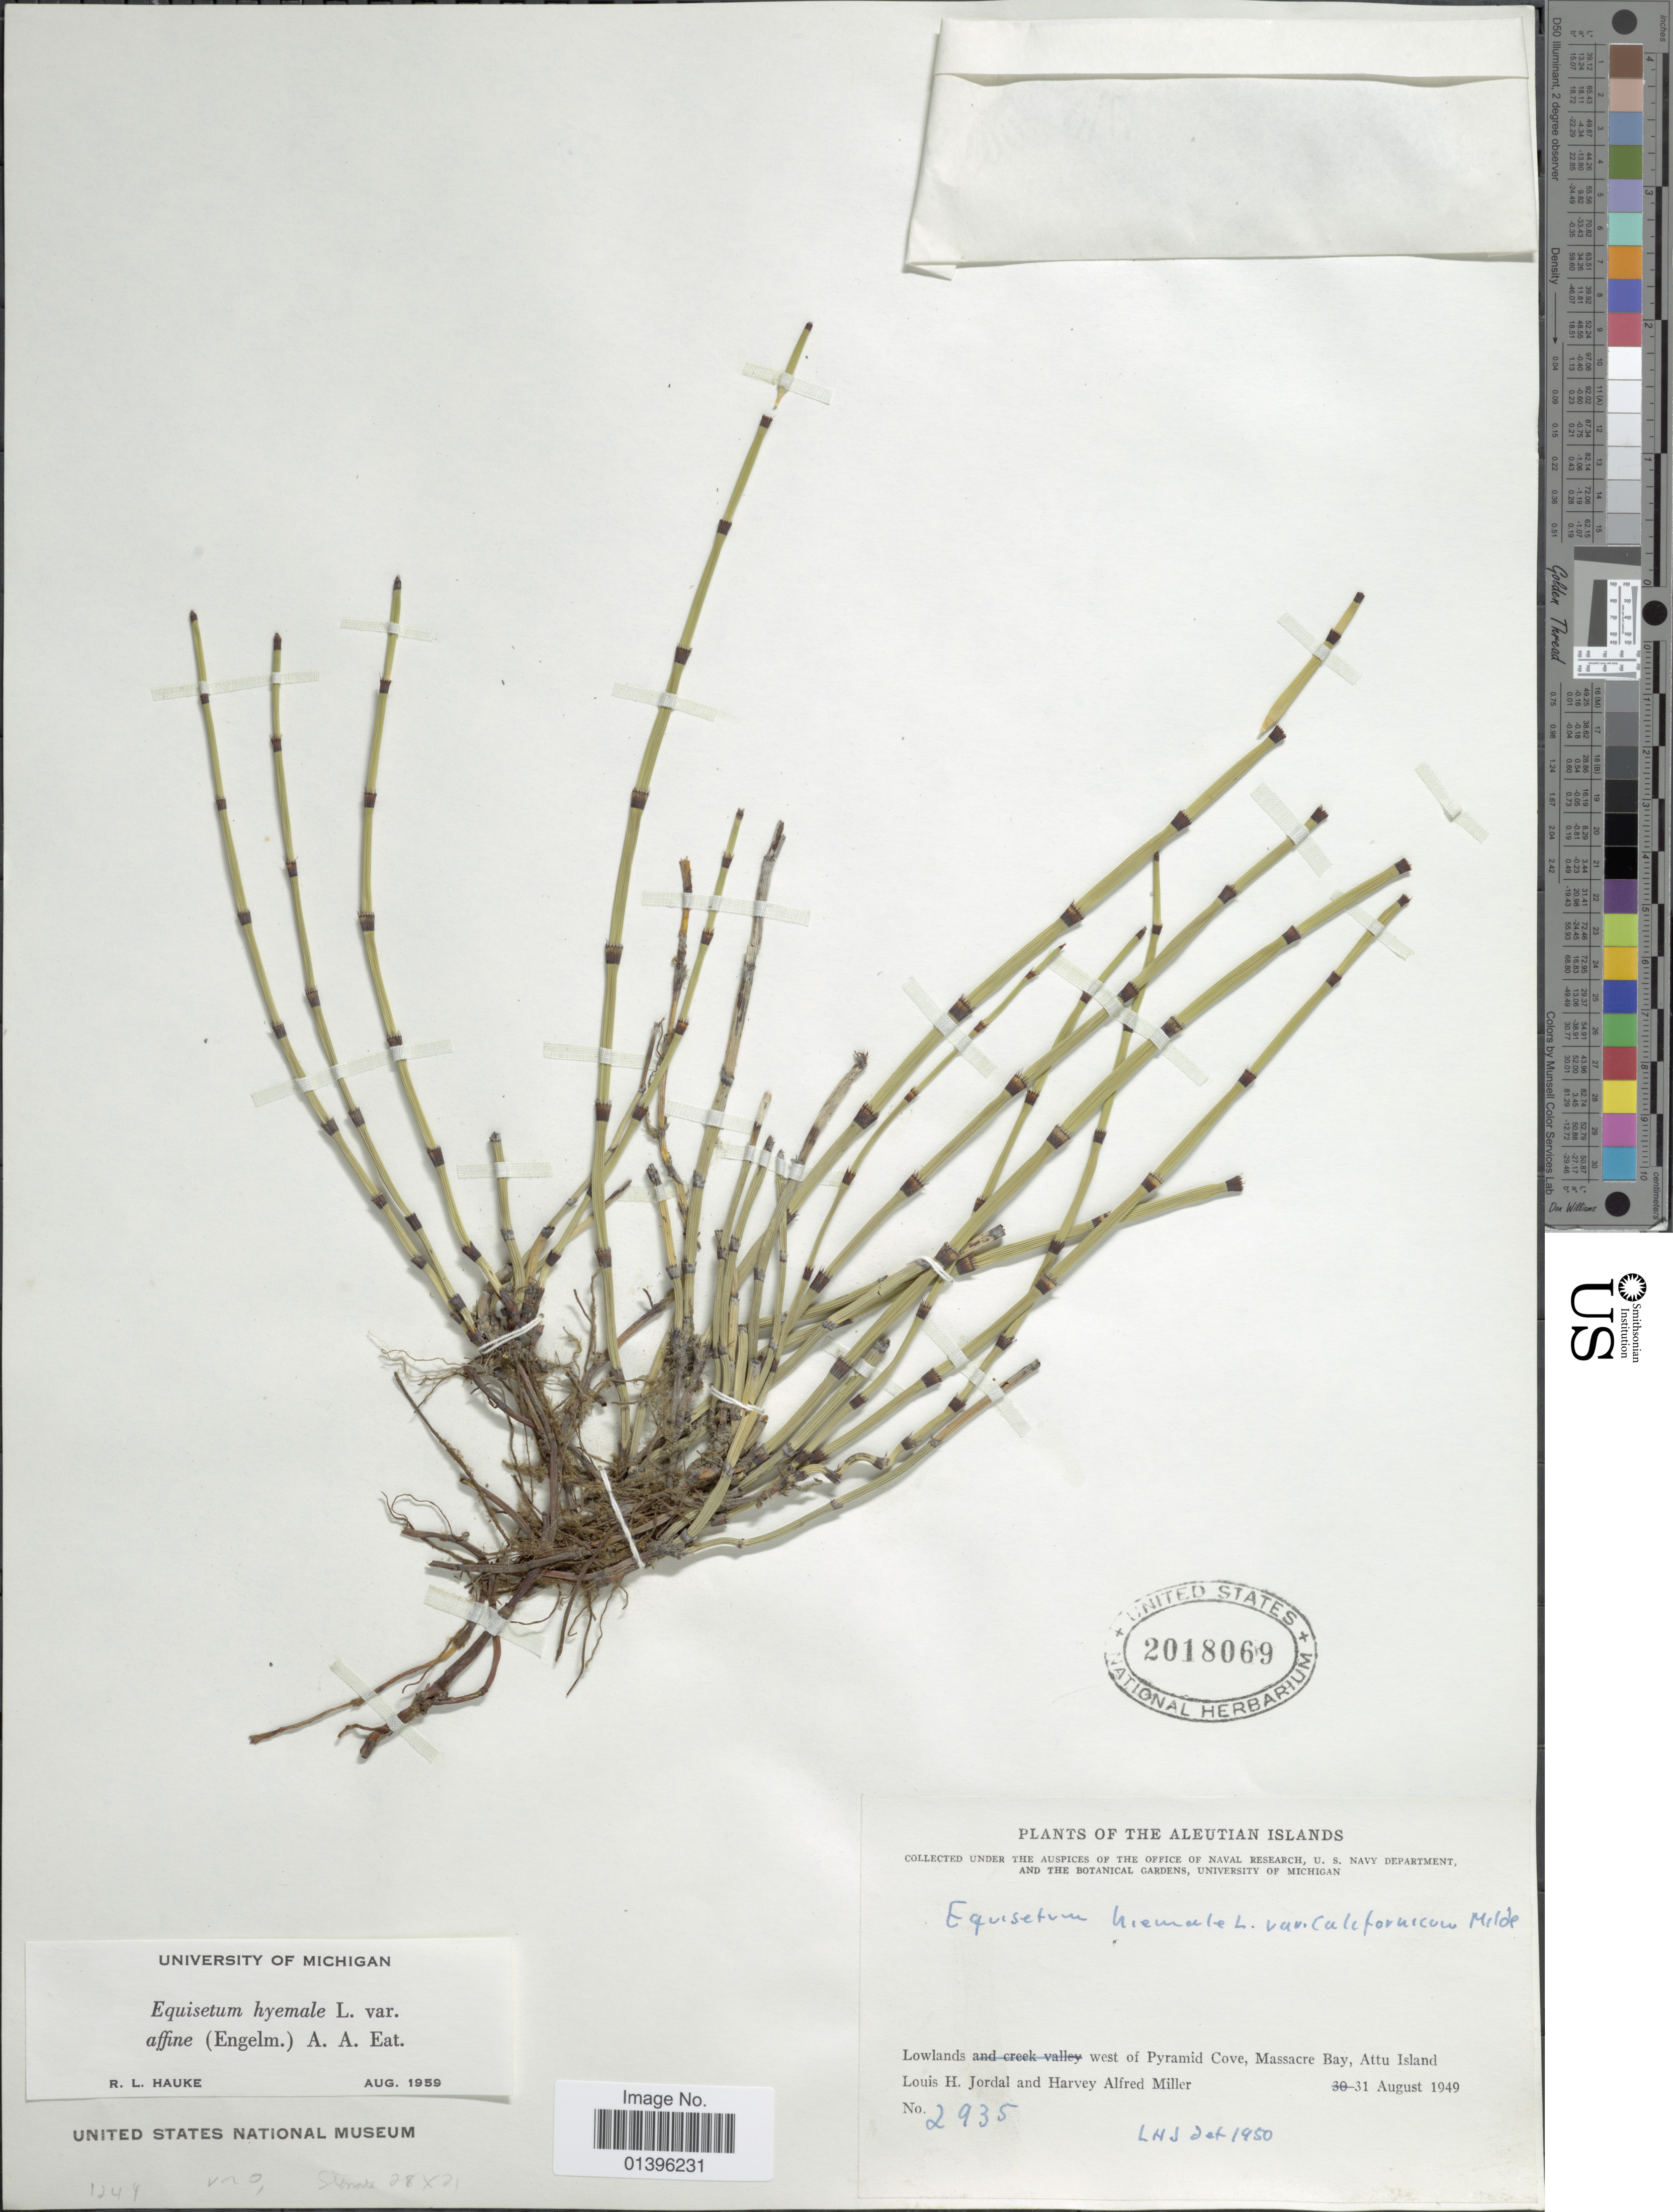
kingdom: Plantae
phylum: Tracheophyta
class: Polypodiopsida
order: Equisetales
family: Equisetaceae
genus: Equisetum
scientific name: Equisetum hyemale var. affine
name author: (Engelm.) A.A. Eaton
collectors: L. Jordal & H. A. Miller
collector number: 2935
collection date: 1949-08-31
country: United States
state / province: Alaska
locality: Aleutian Islands. Lowlands west of Pyramid Cove, Massacre Bay, Attu Island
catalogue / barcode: US 2018069